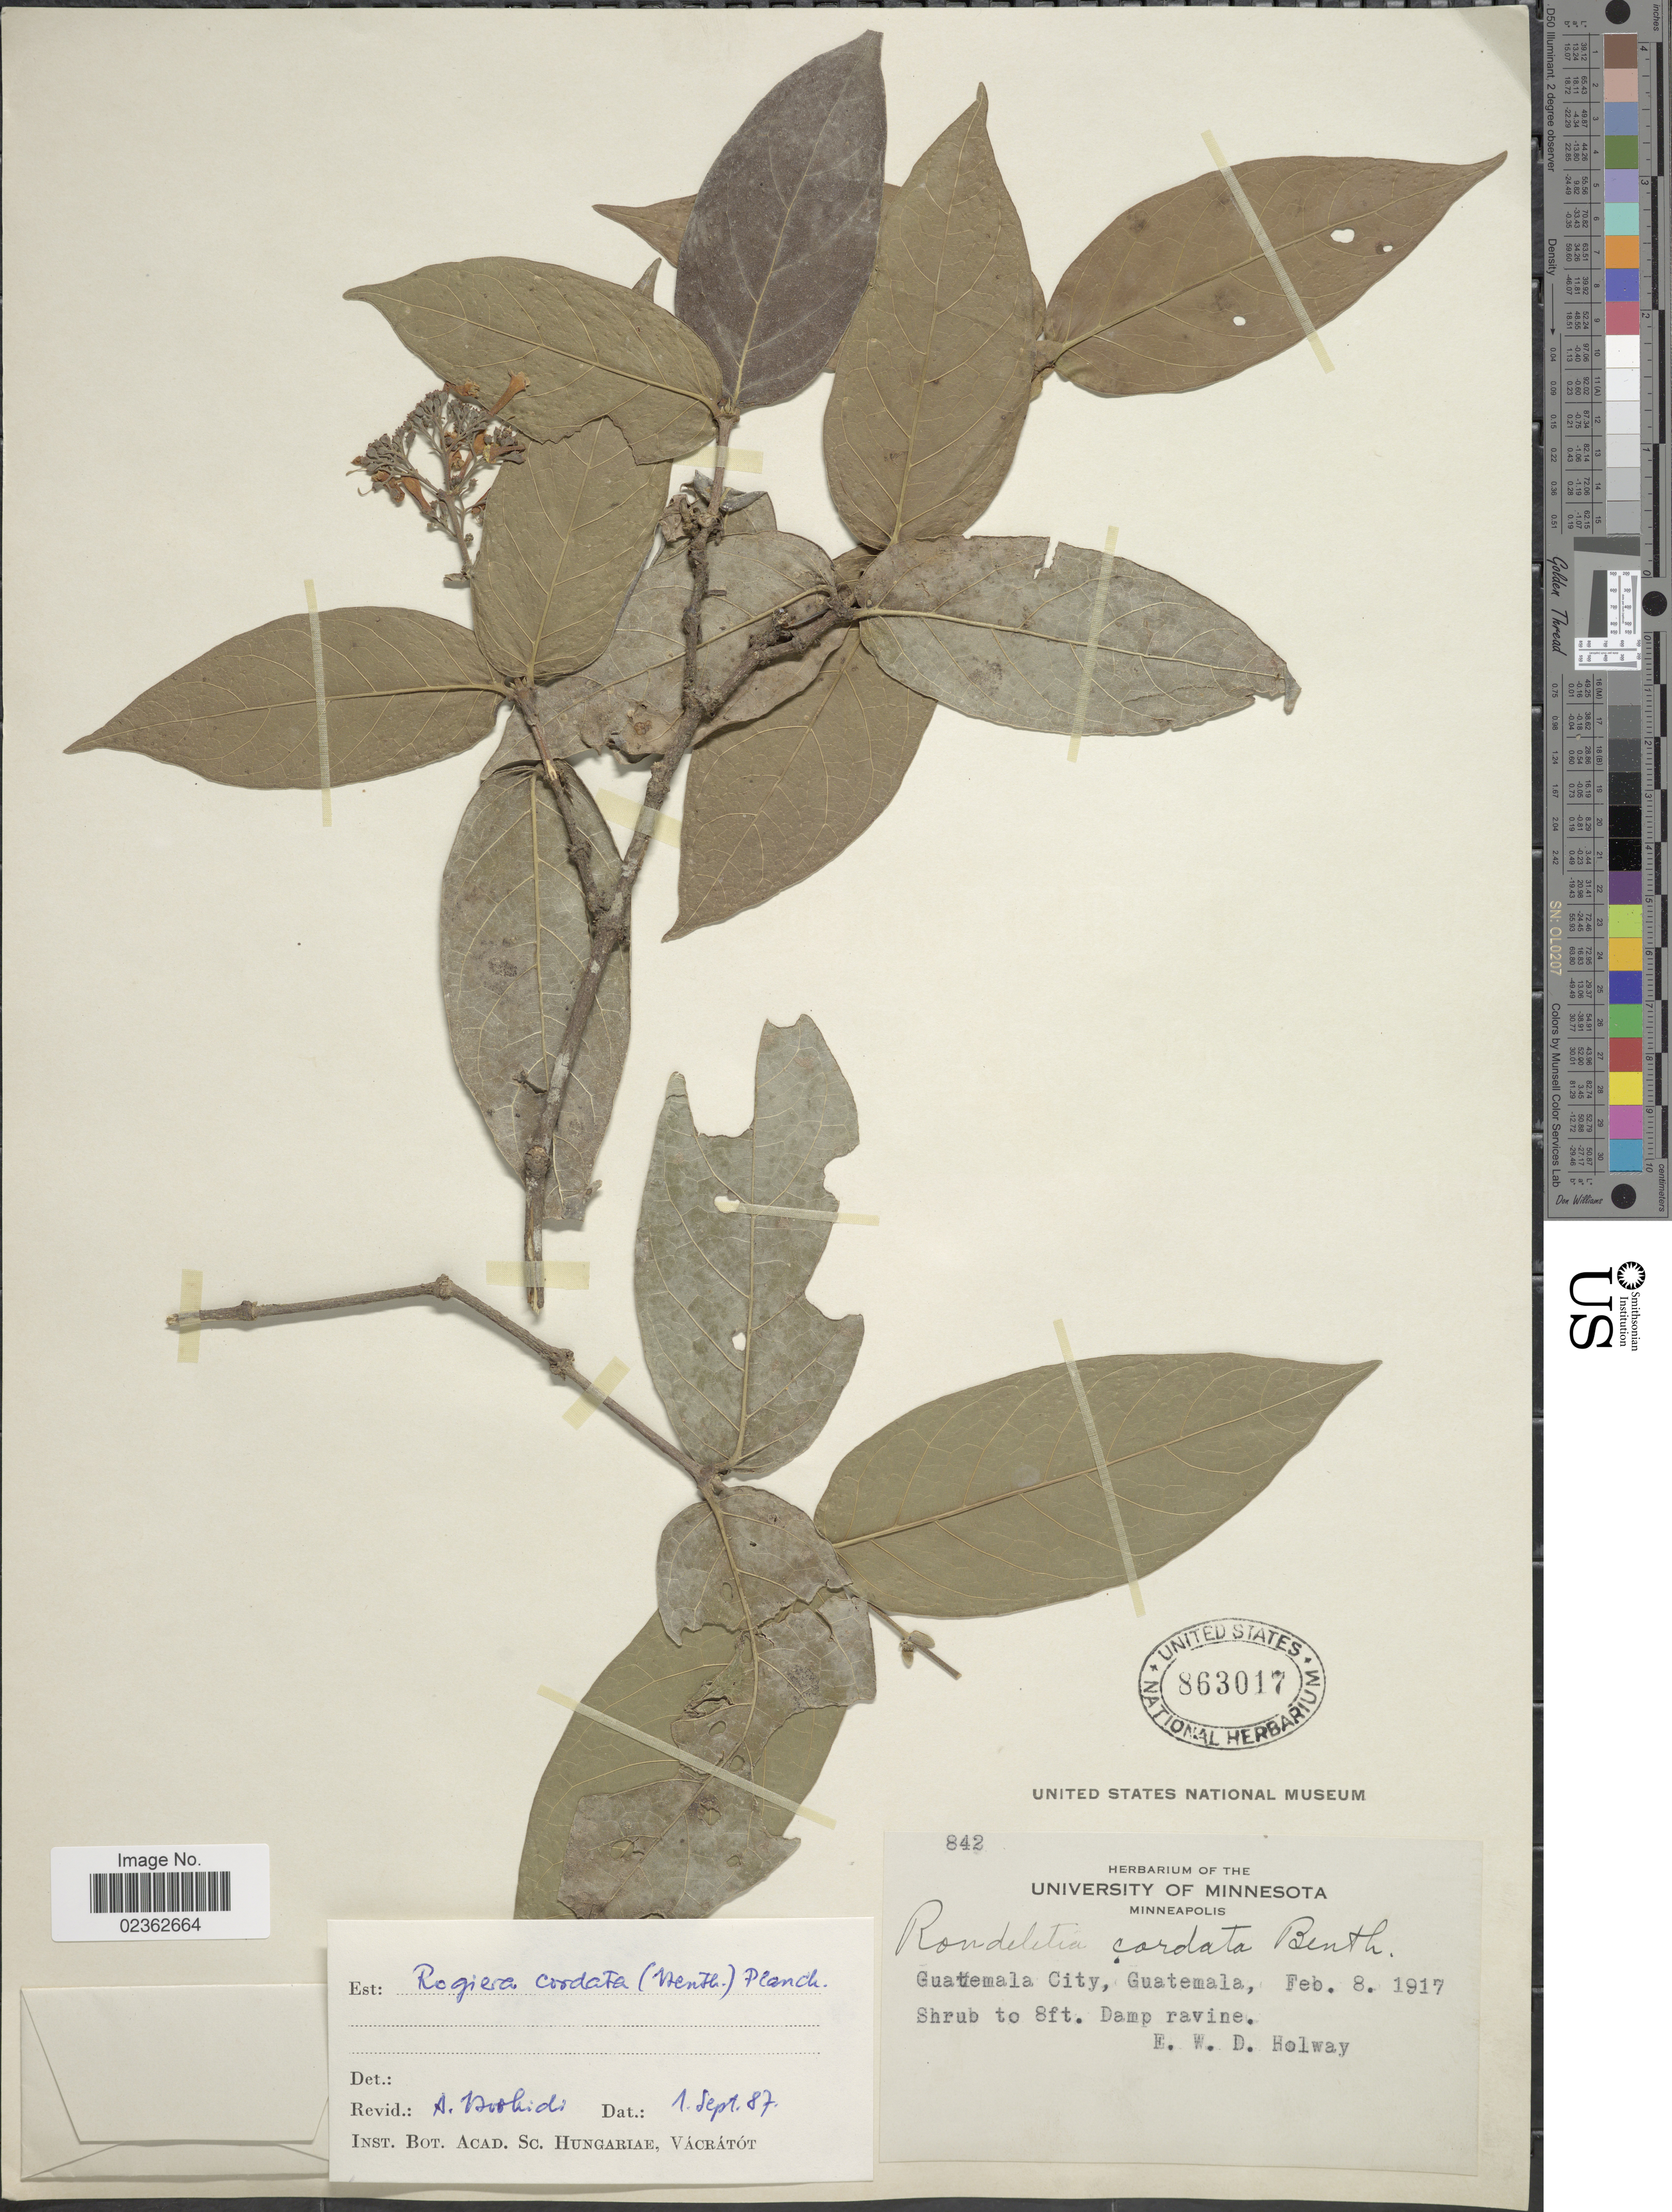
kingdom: Plantae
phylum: Tracheophyta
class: Magnoliopsida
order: Gentianales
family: Rubiaceae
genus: Rogiera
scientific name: Rogiera cordata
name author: (Benth.) Planch.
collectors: E. W. D. Holway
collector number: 842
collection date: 1917-02-08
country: Guatemala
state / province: Guatemala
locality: Guatemala City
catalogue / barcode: US 863017